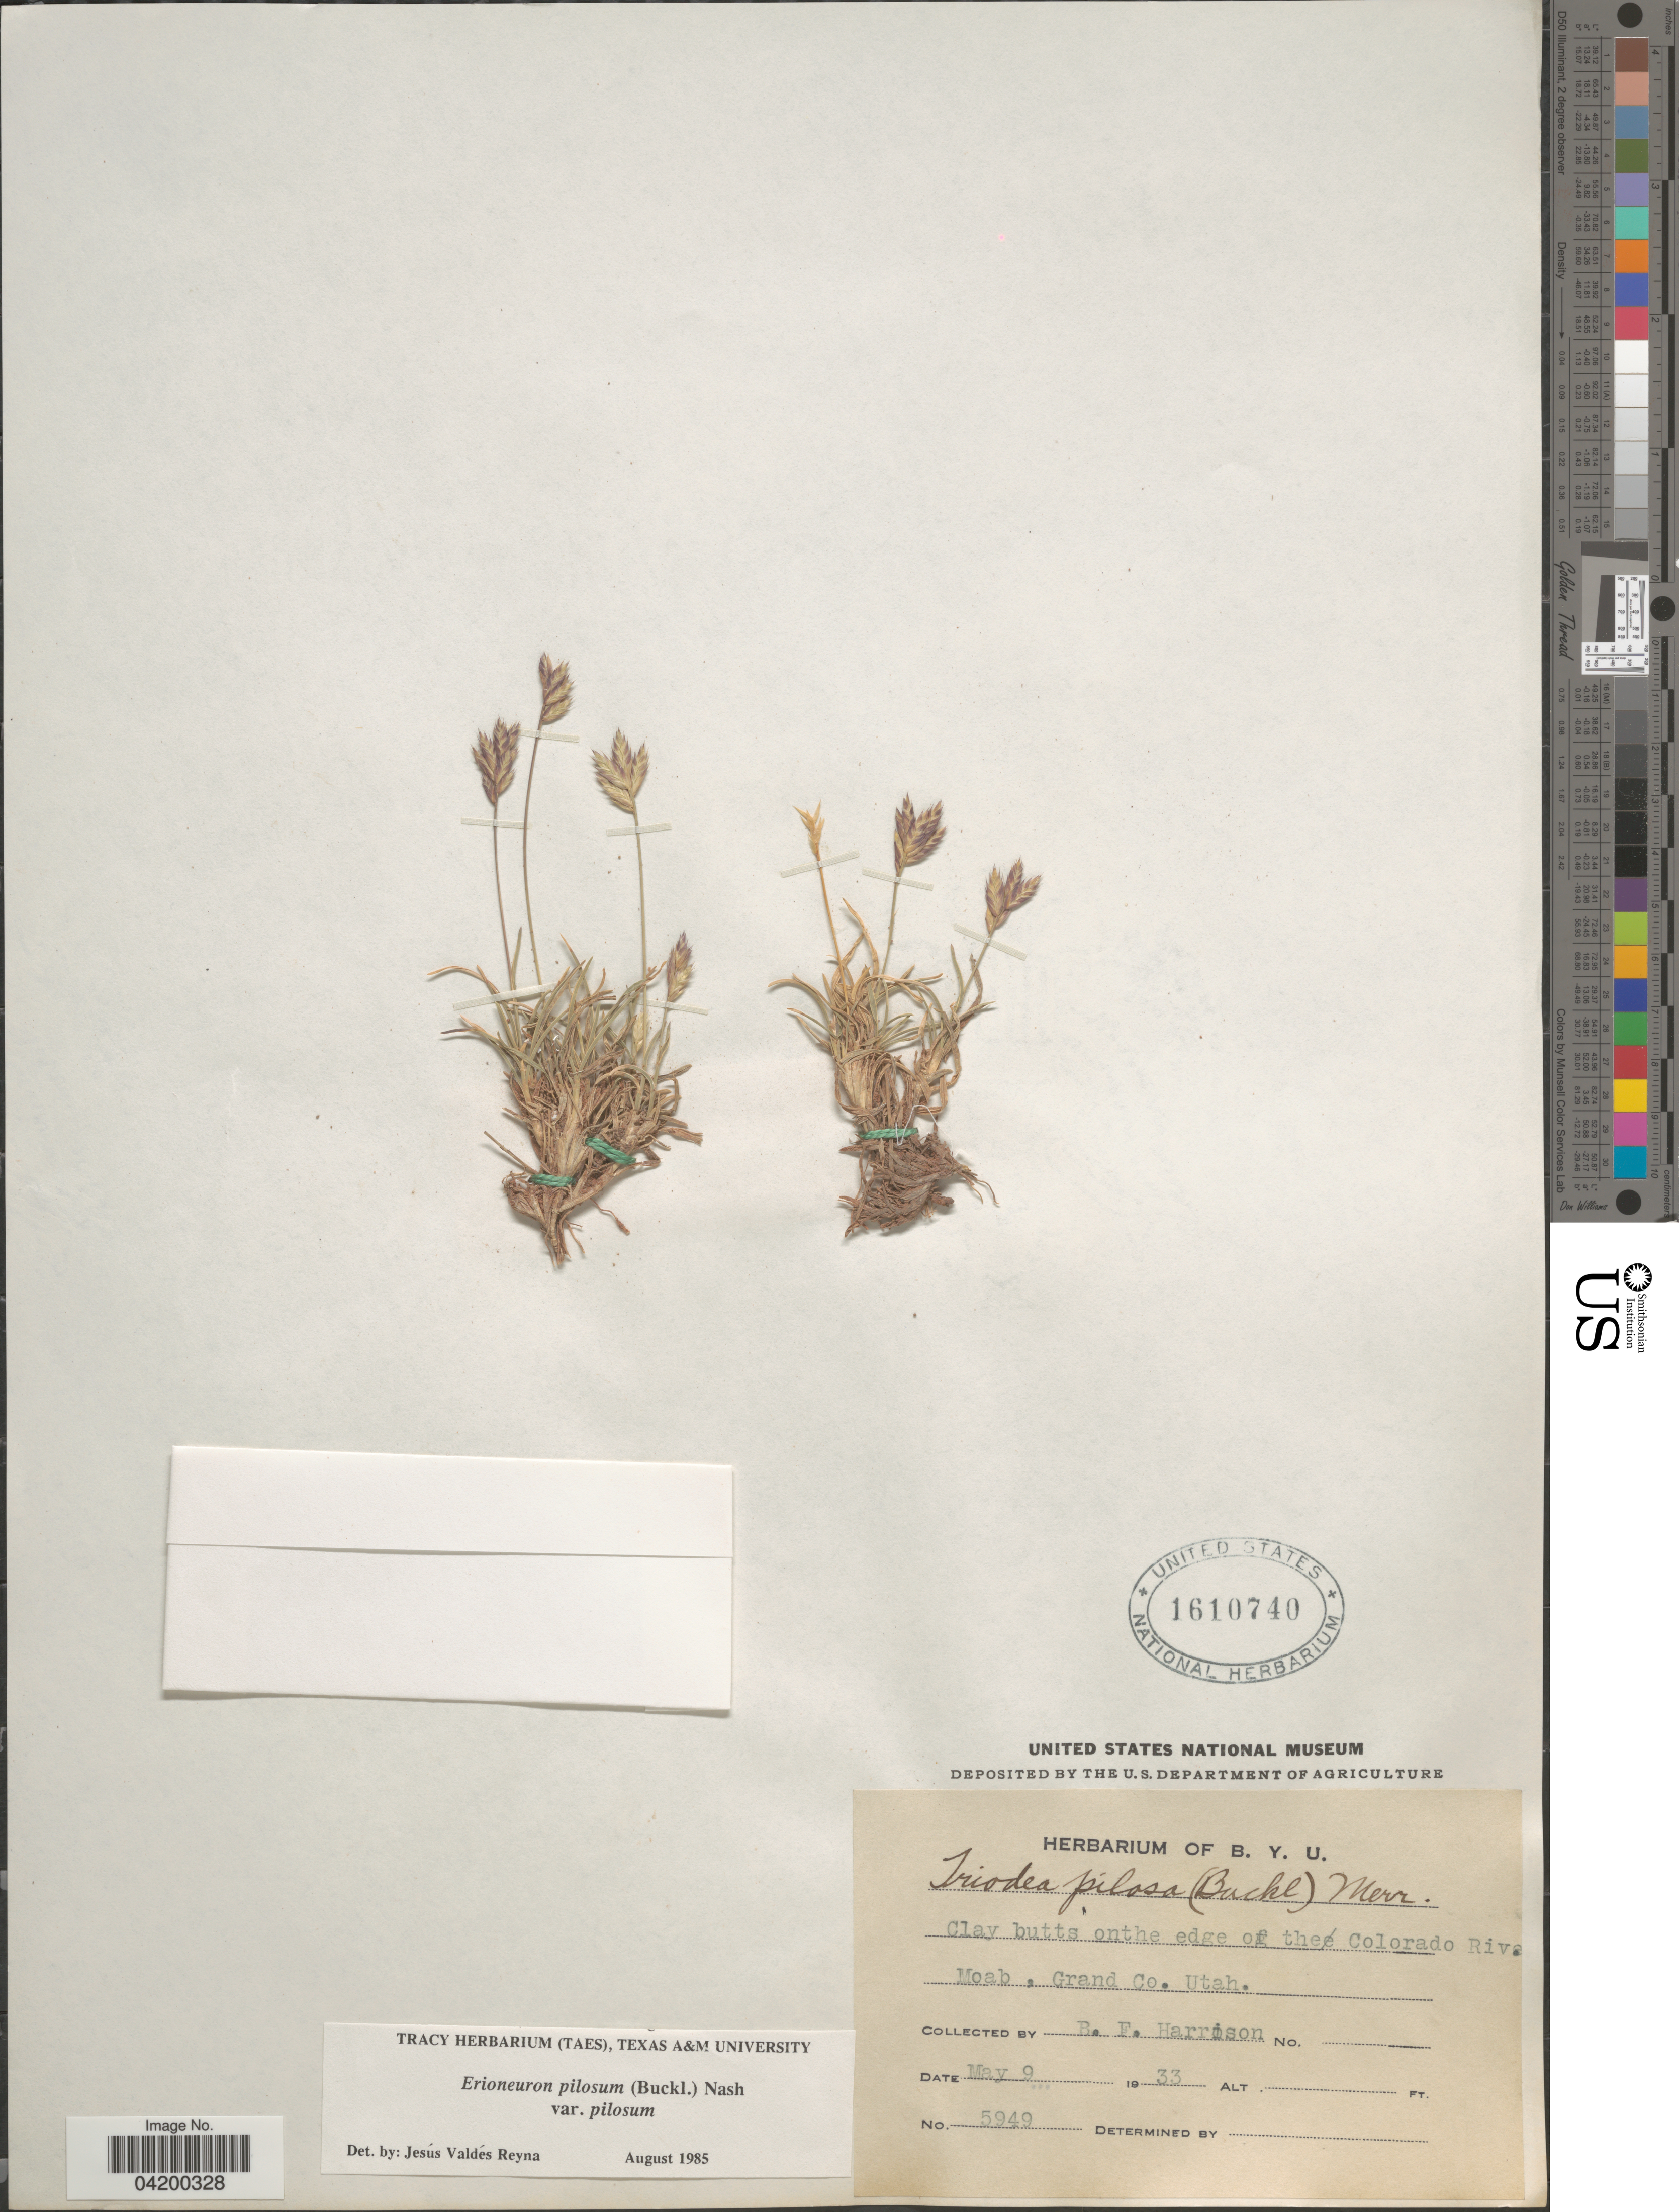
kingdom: Plantae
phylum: Tracheophyta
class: Liliopsida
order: Poales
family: Poaceae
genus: Erioneuron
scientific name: Erioneuron pilosum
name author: (Buckley) Nash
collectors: B. F. Harrison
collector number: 5949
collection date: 1933-05-09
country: United States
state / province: Utah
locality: Clay butts on the edge of the Colorado Riv. Moab, Grand Co.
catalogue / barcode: US 1610740